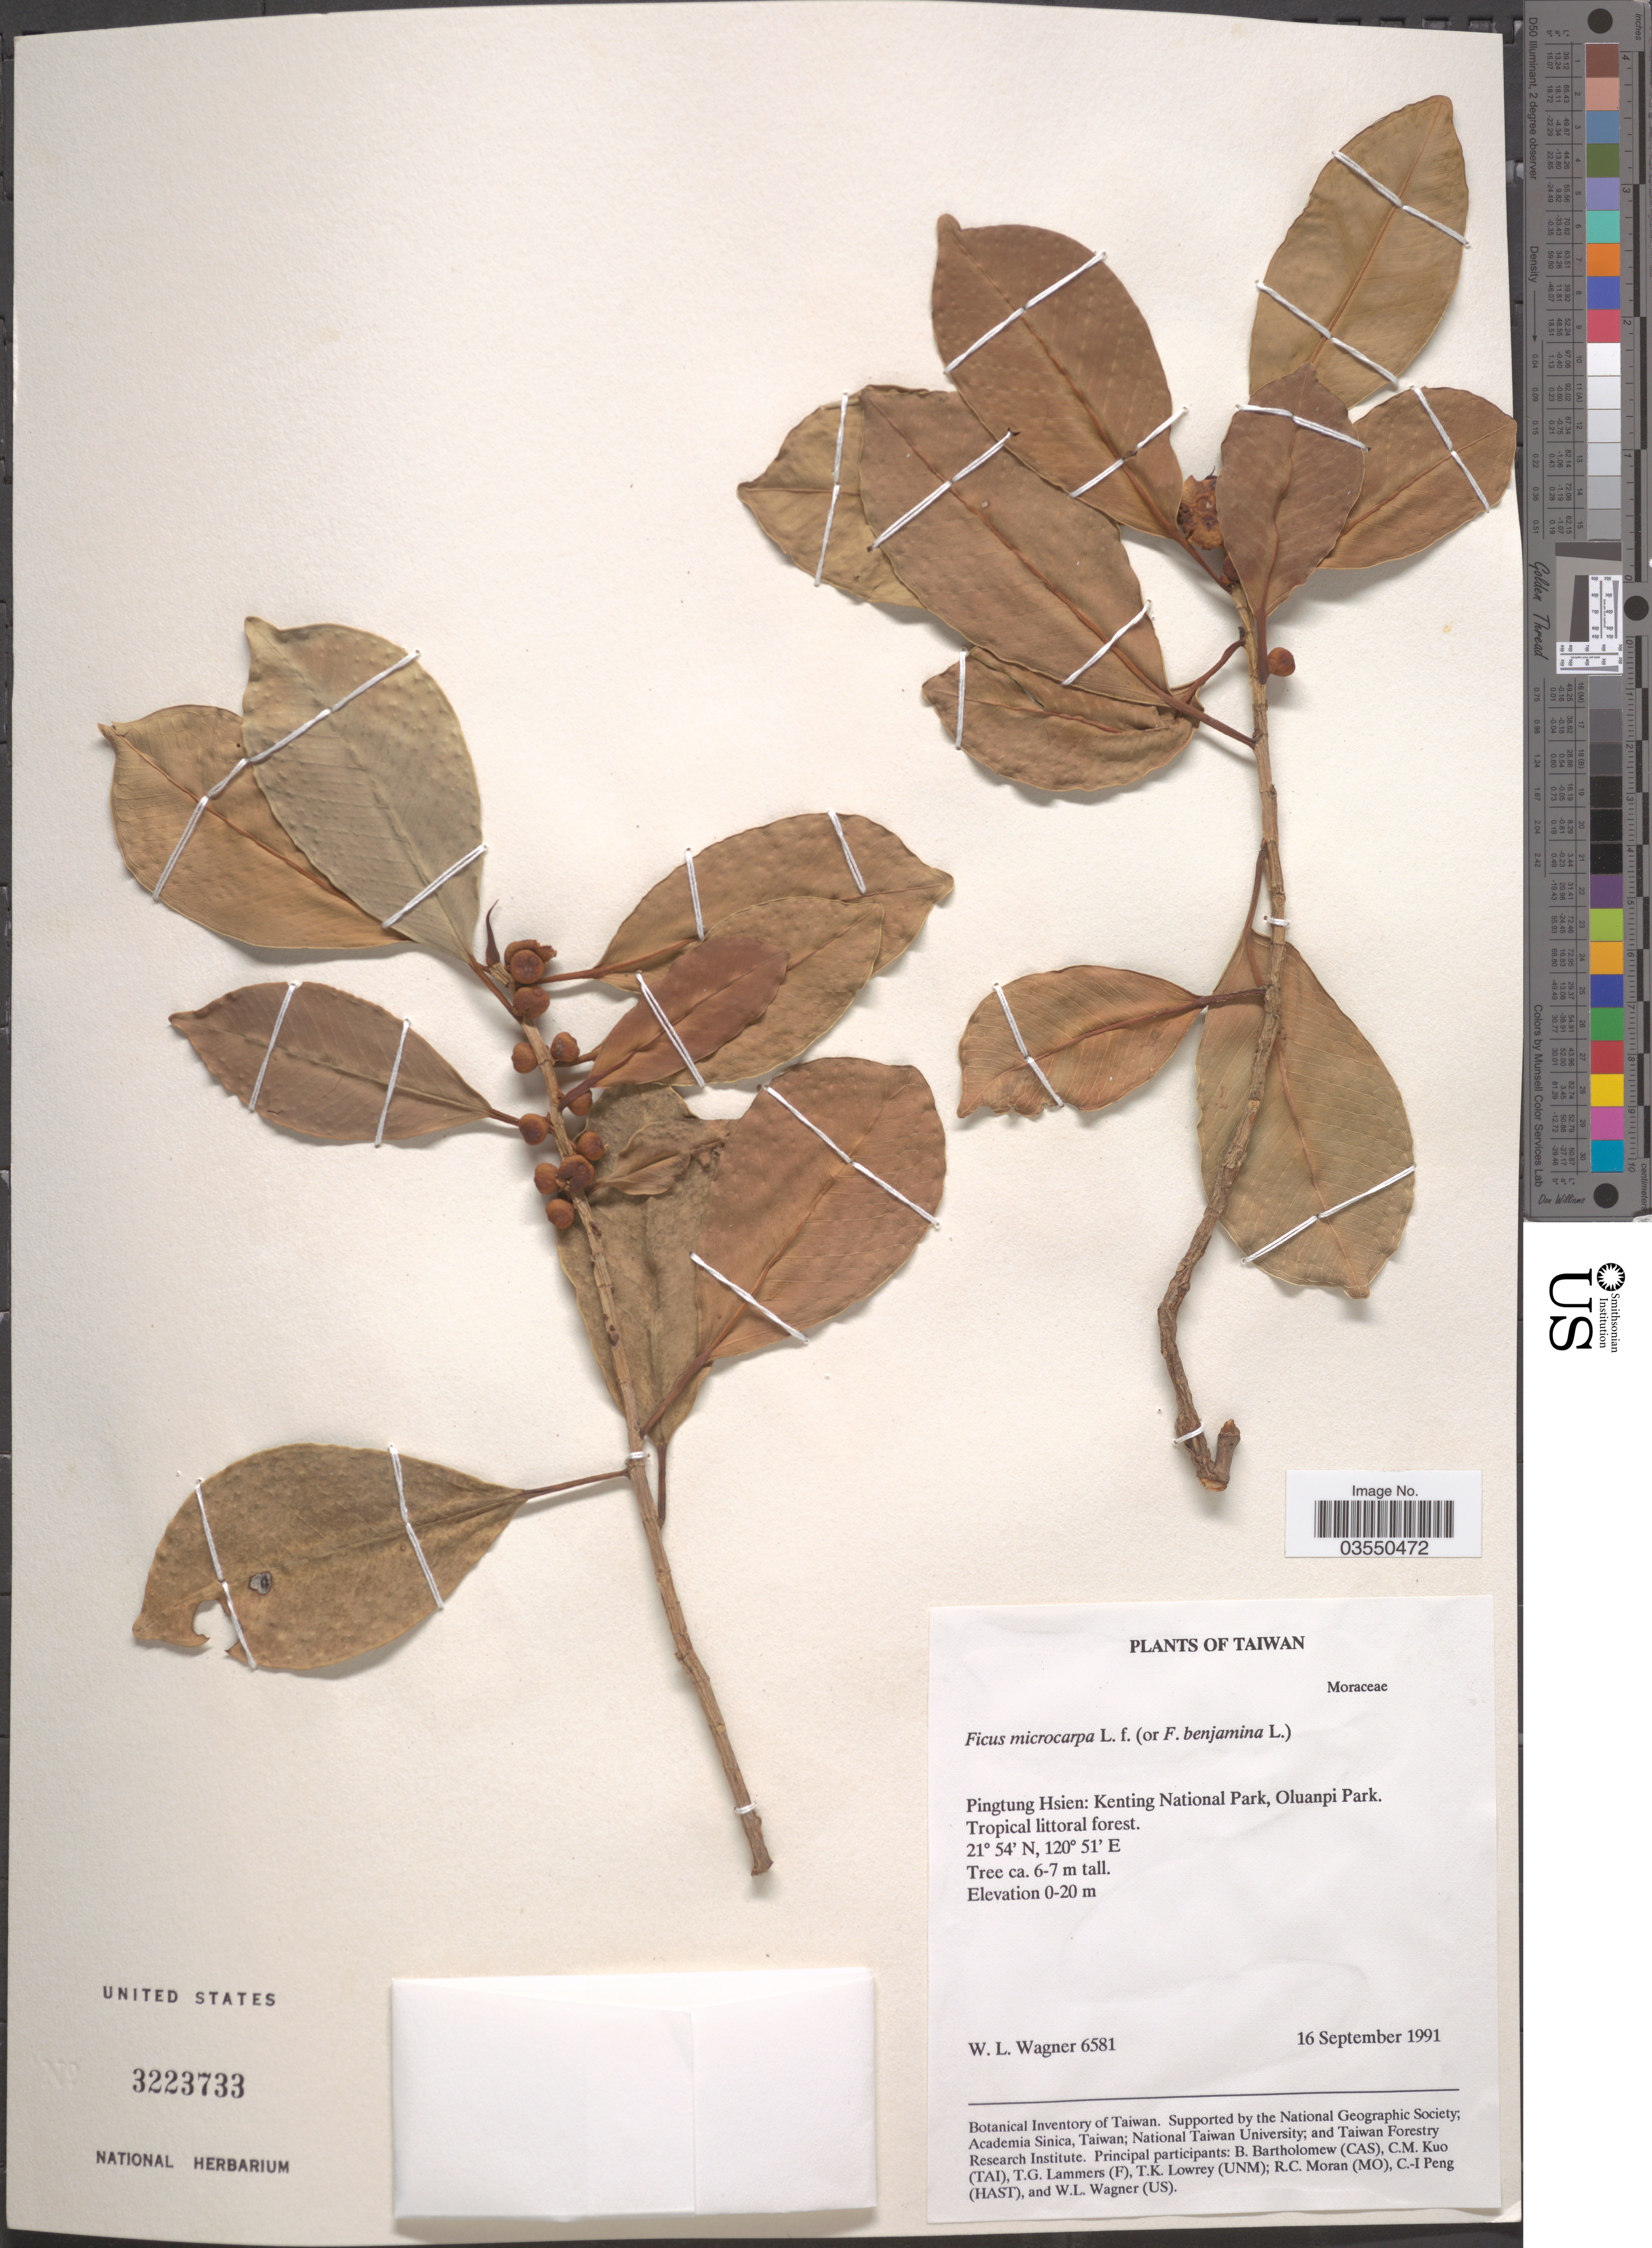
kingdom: Plantae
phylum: Tracheophyta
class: Magnoliopsida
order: Rosales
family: Moraceae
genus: Ficus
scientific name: Ficus microcarpa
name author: L. f.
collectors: W. L. Wagner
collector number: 6581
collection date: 1991-09-16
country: Taiwan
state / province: Pingtung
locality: Pingtung Hsien: Kenting National Park, Oluanpi Park. Tropical littoral forest.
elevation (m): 0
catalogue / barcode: US 3223733